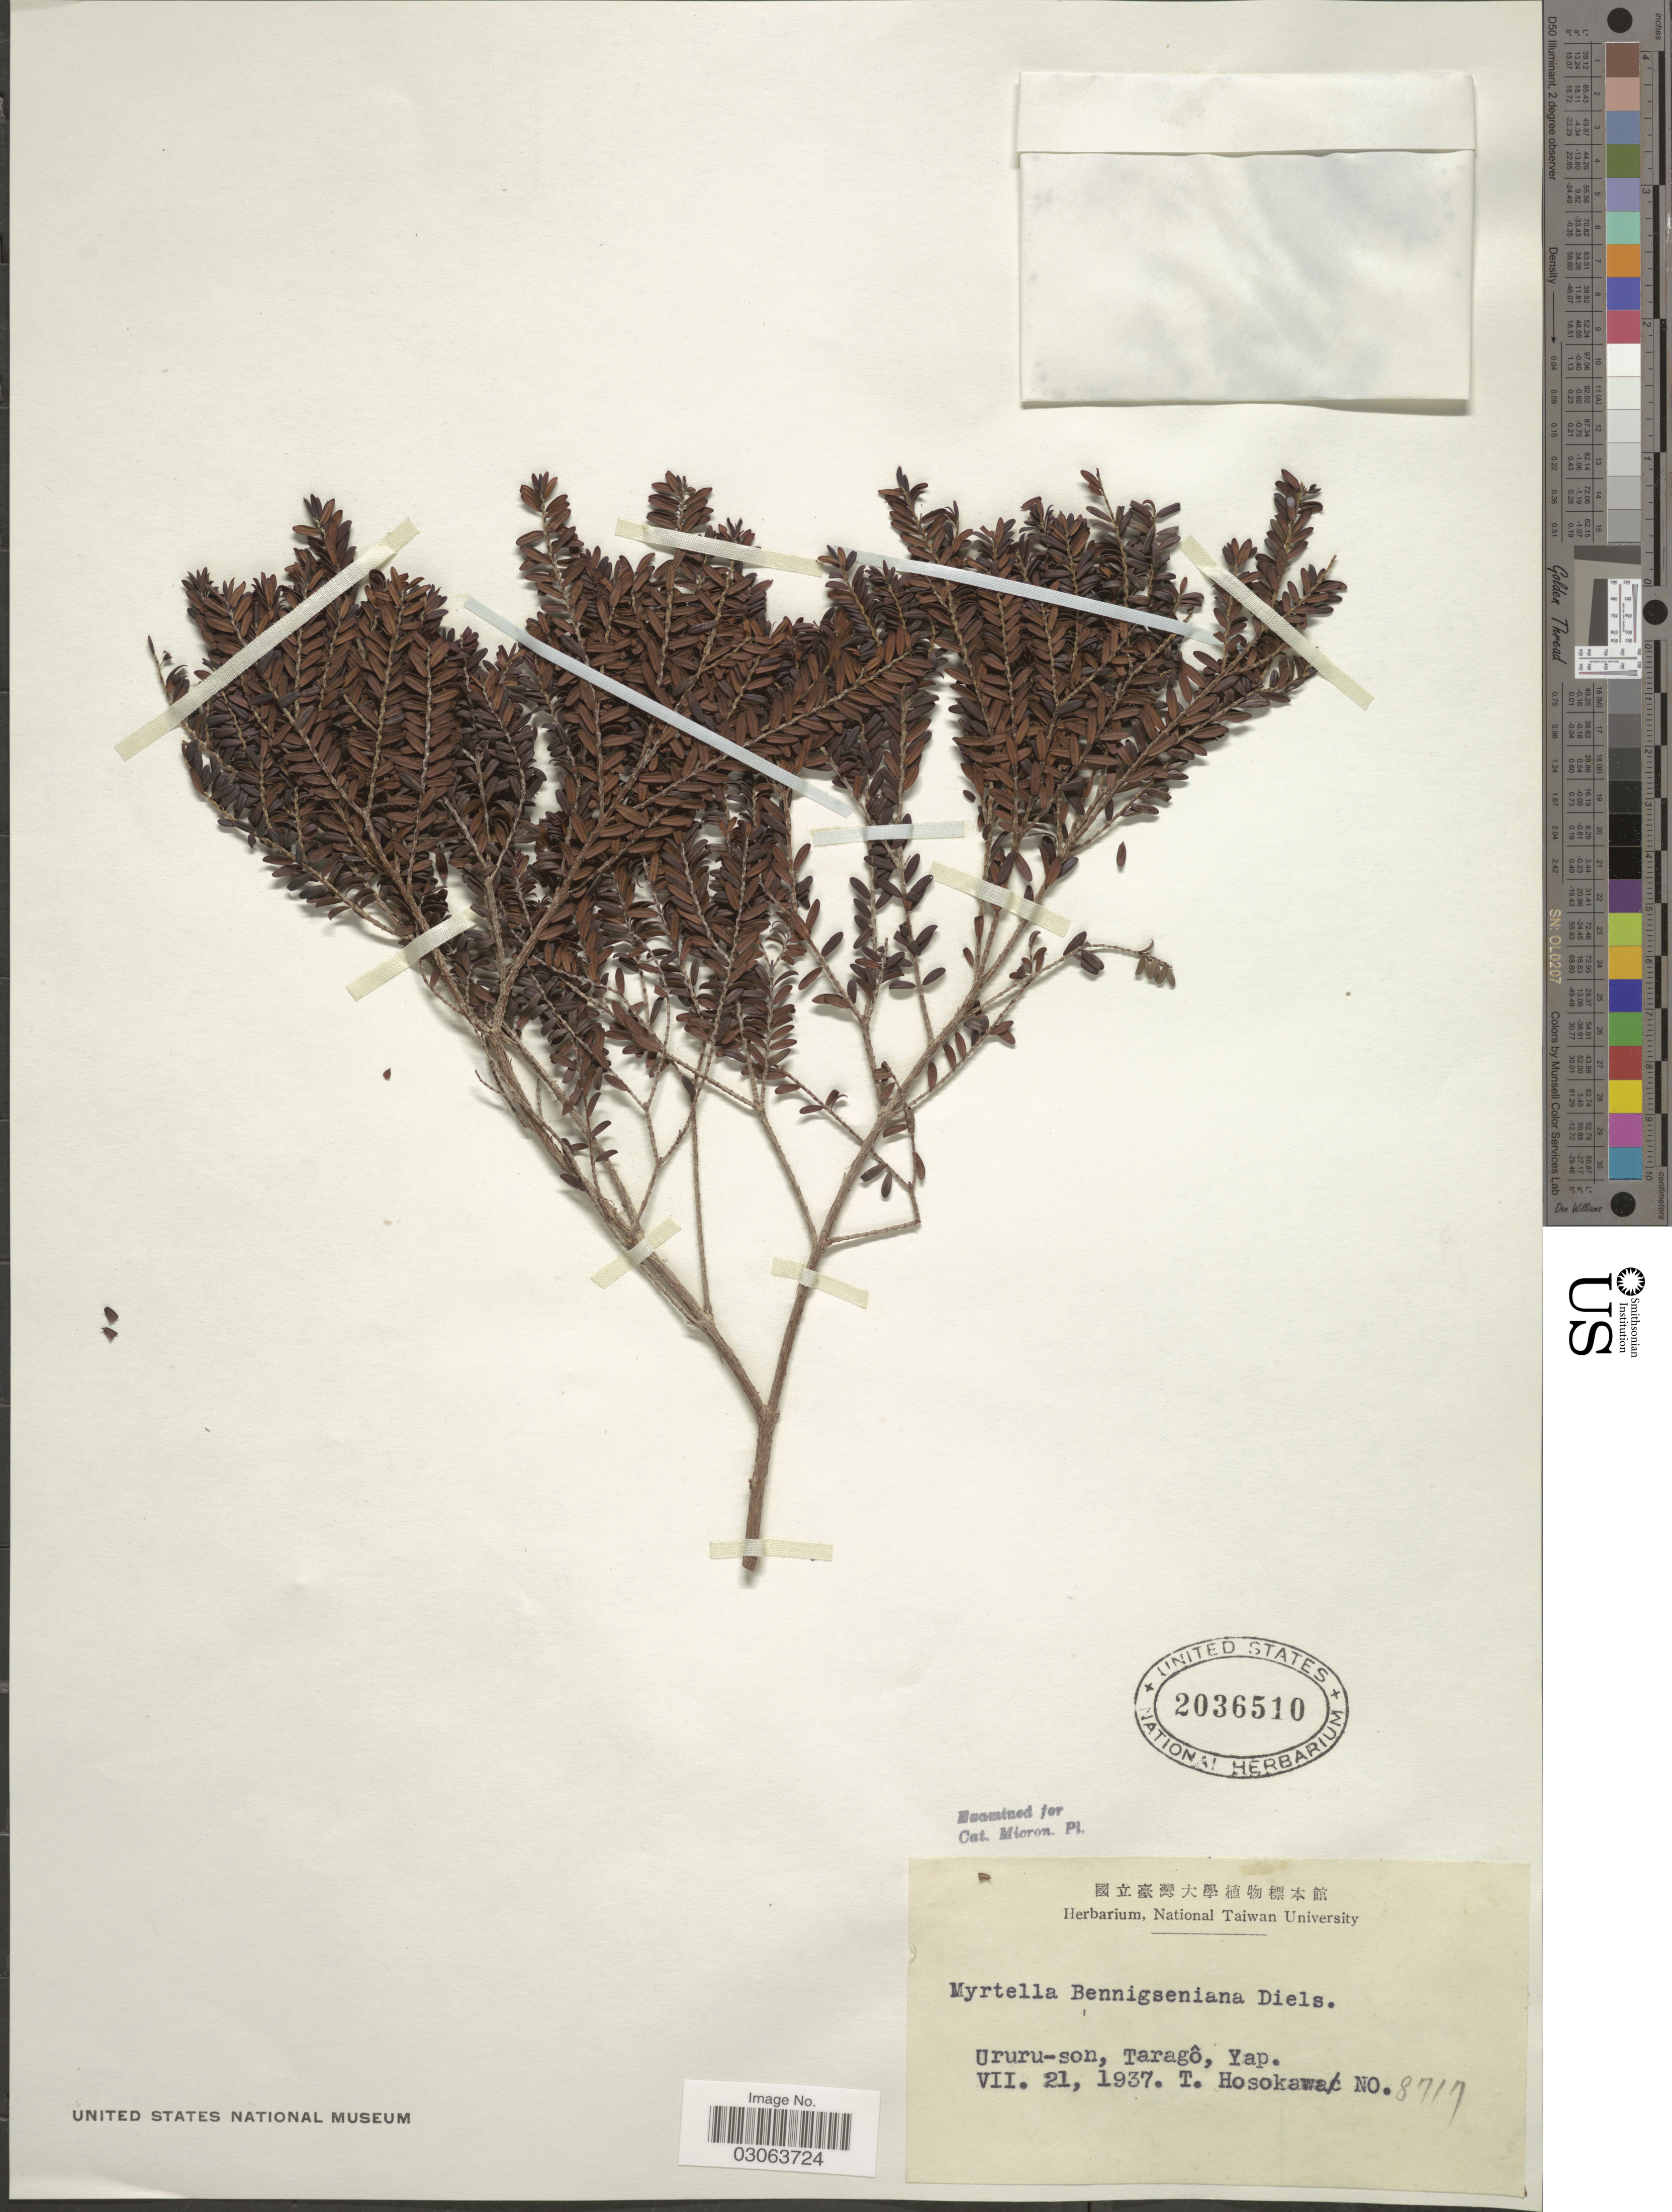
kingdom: Plantae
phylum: Tracheophyta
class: Magnoliopsida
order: Myrtales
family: Myrtaceae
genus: Myrtella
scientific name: Myrtella bennigseniana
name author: (Volkens) Diels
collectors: T. Hosokawa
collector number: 8717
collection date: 1937-07-21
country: Micronesia, Federated States of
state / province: Yap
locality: Ururu-son, Taragô.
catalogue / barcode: US 2036510